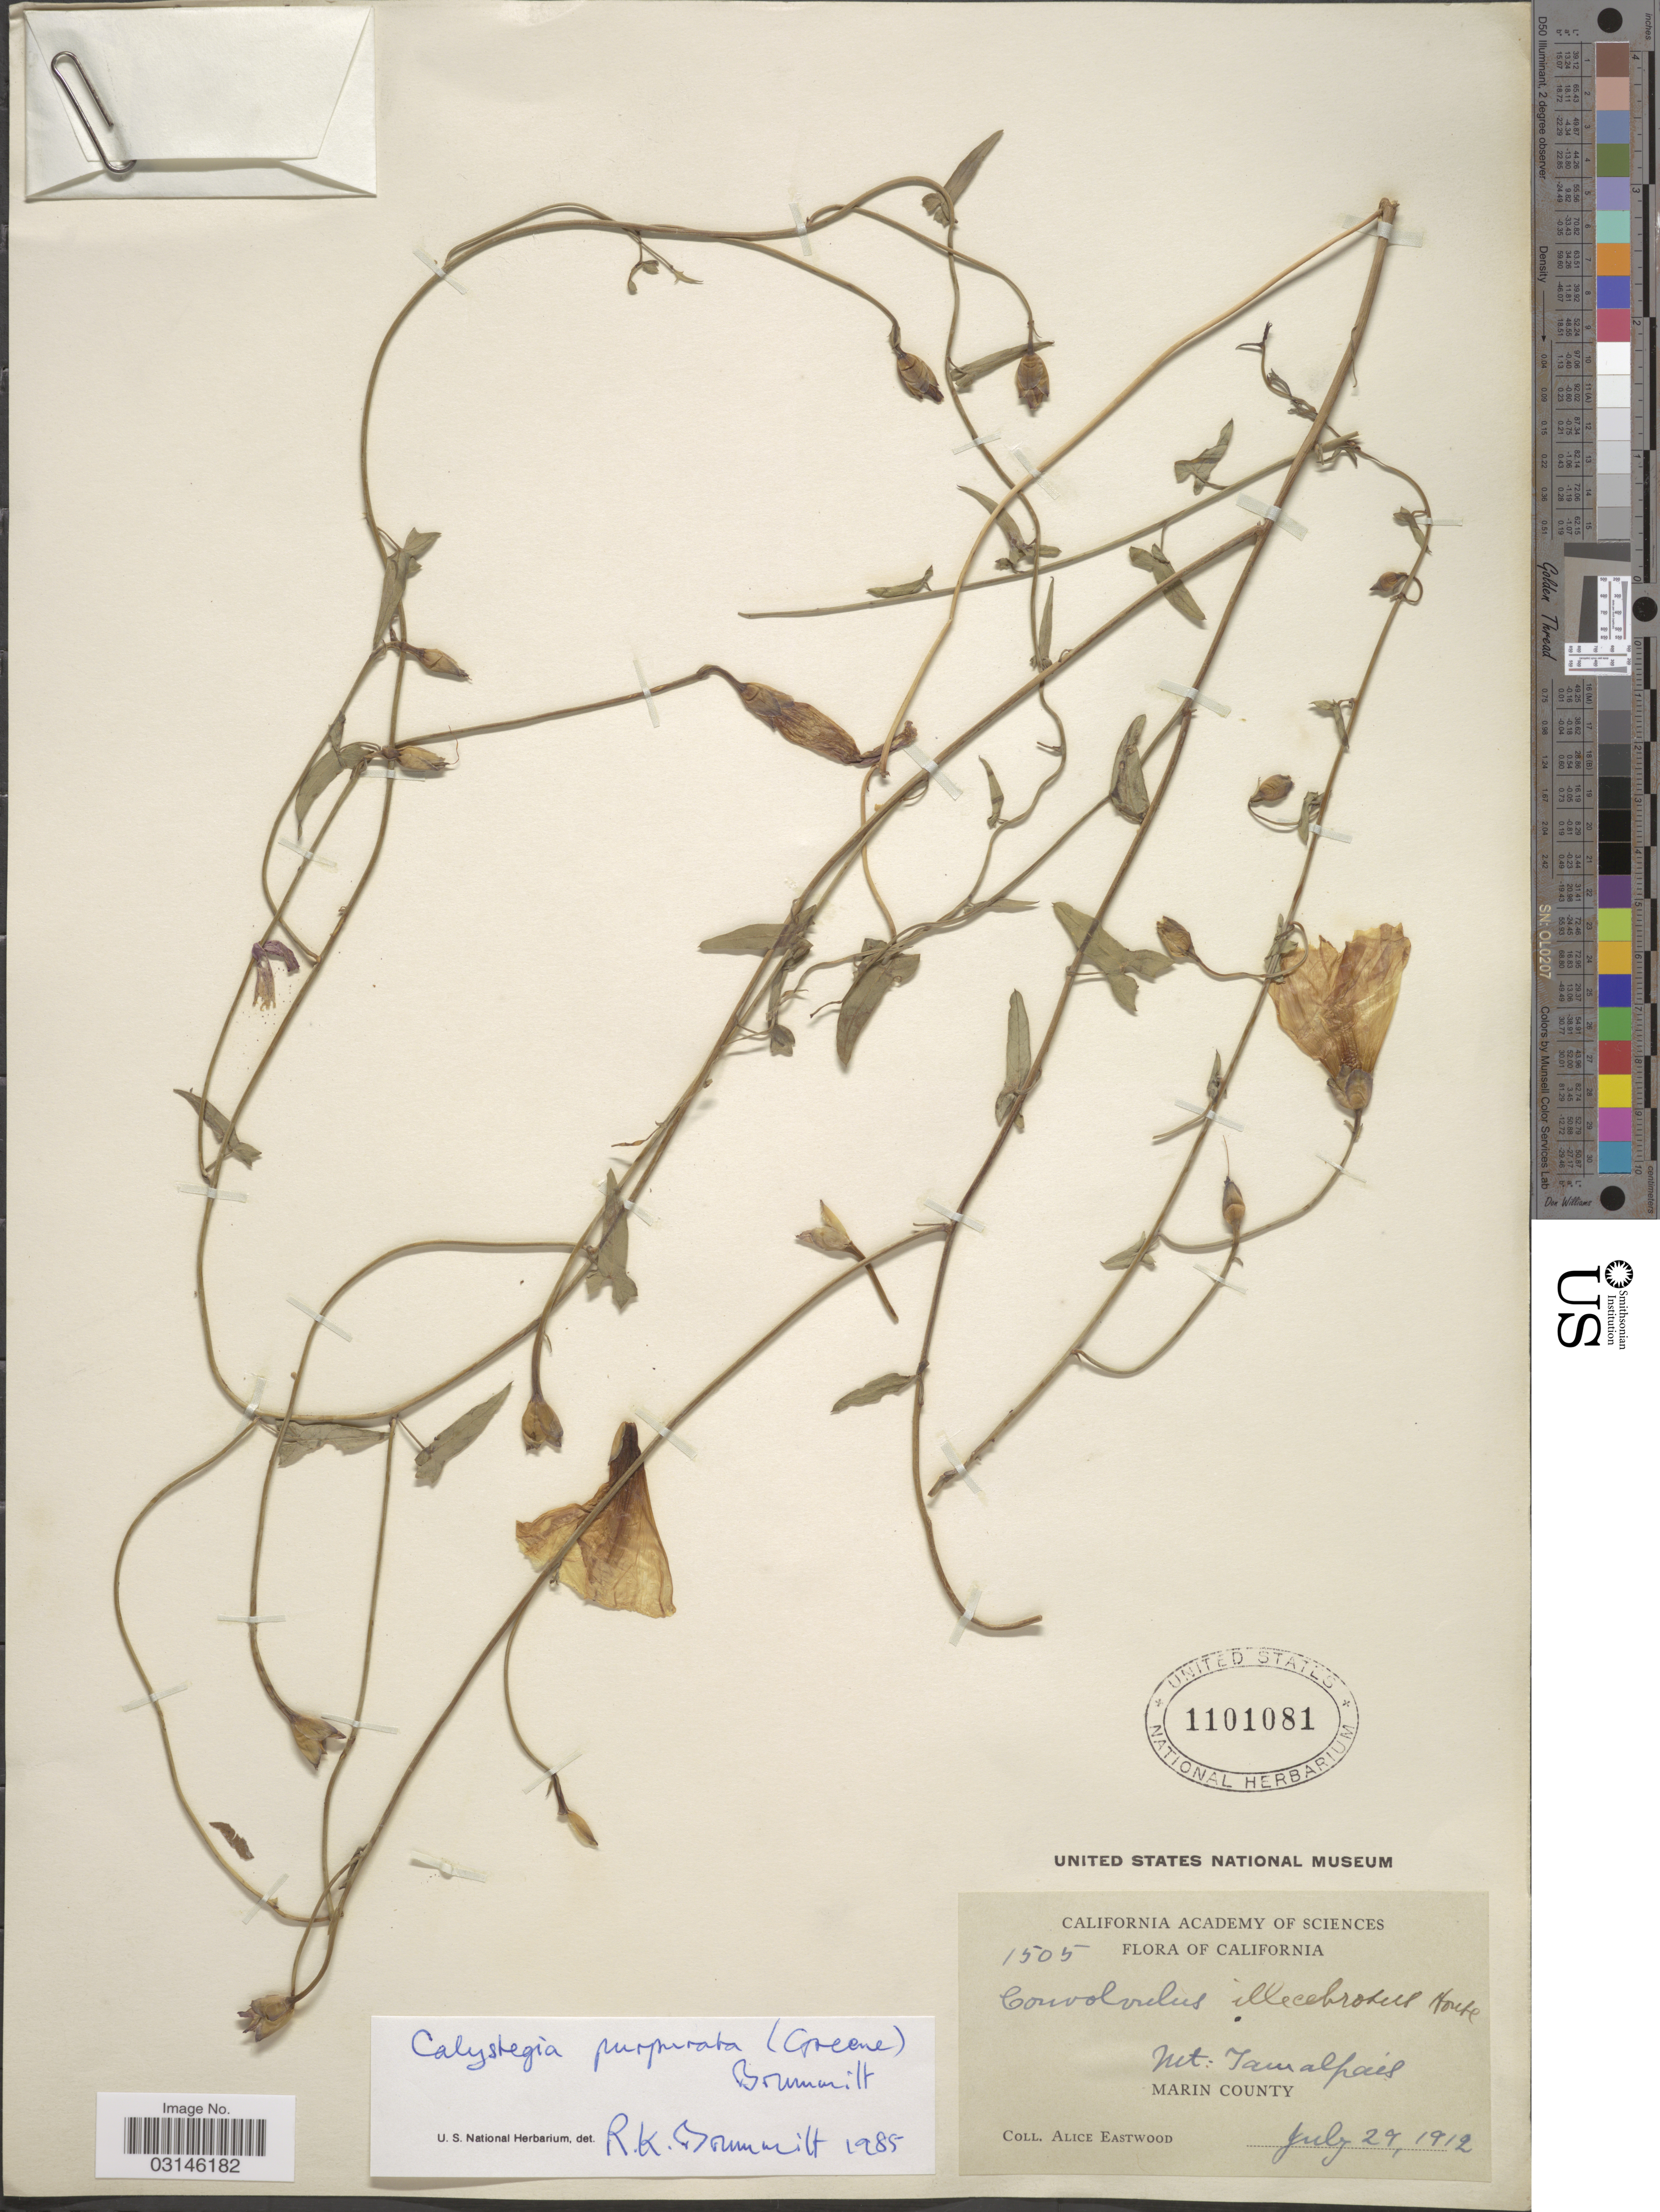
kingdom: Plantae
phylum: Tracheophyta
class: Magnoliopsida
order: Solanales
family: Convolvulaceae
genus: Calystegia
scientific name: Calystegia purpurata subsp. purpurata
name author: (Greene) Brummitt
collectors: A. Eastwood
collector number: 1505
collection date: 1912-07-29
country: United States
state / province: California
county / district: Marin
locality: Mt. Tamalpais, Marin County.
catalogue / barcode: US 1101081